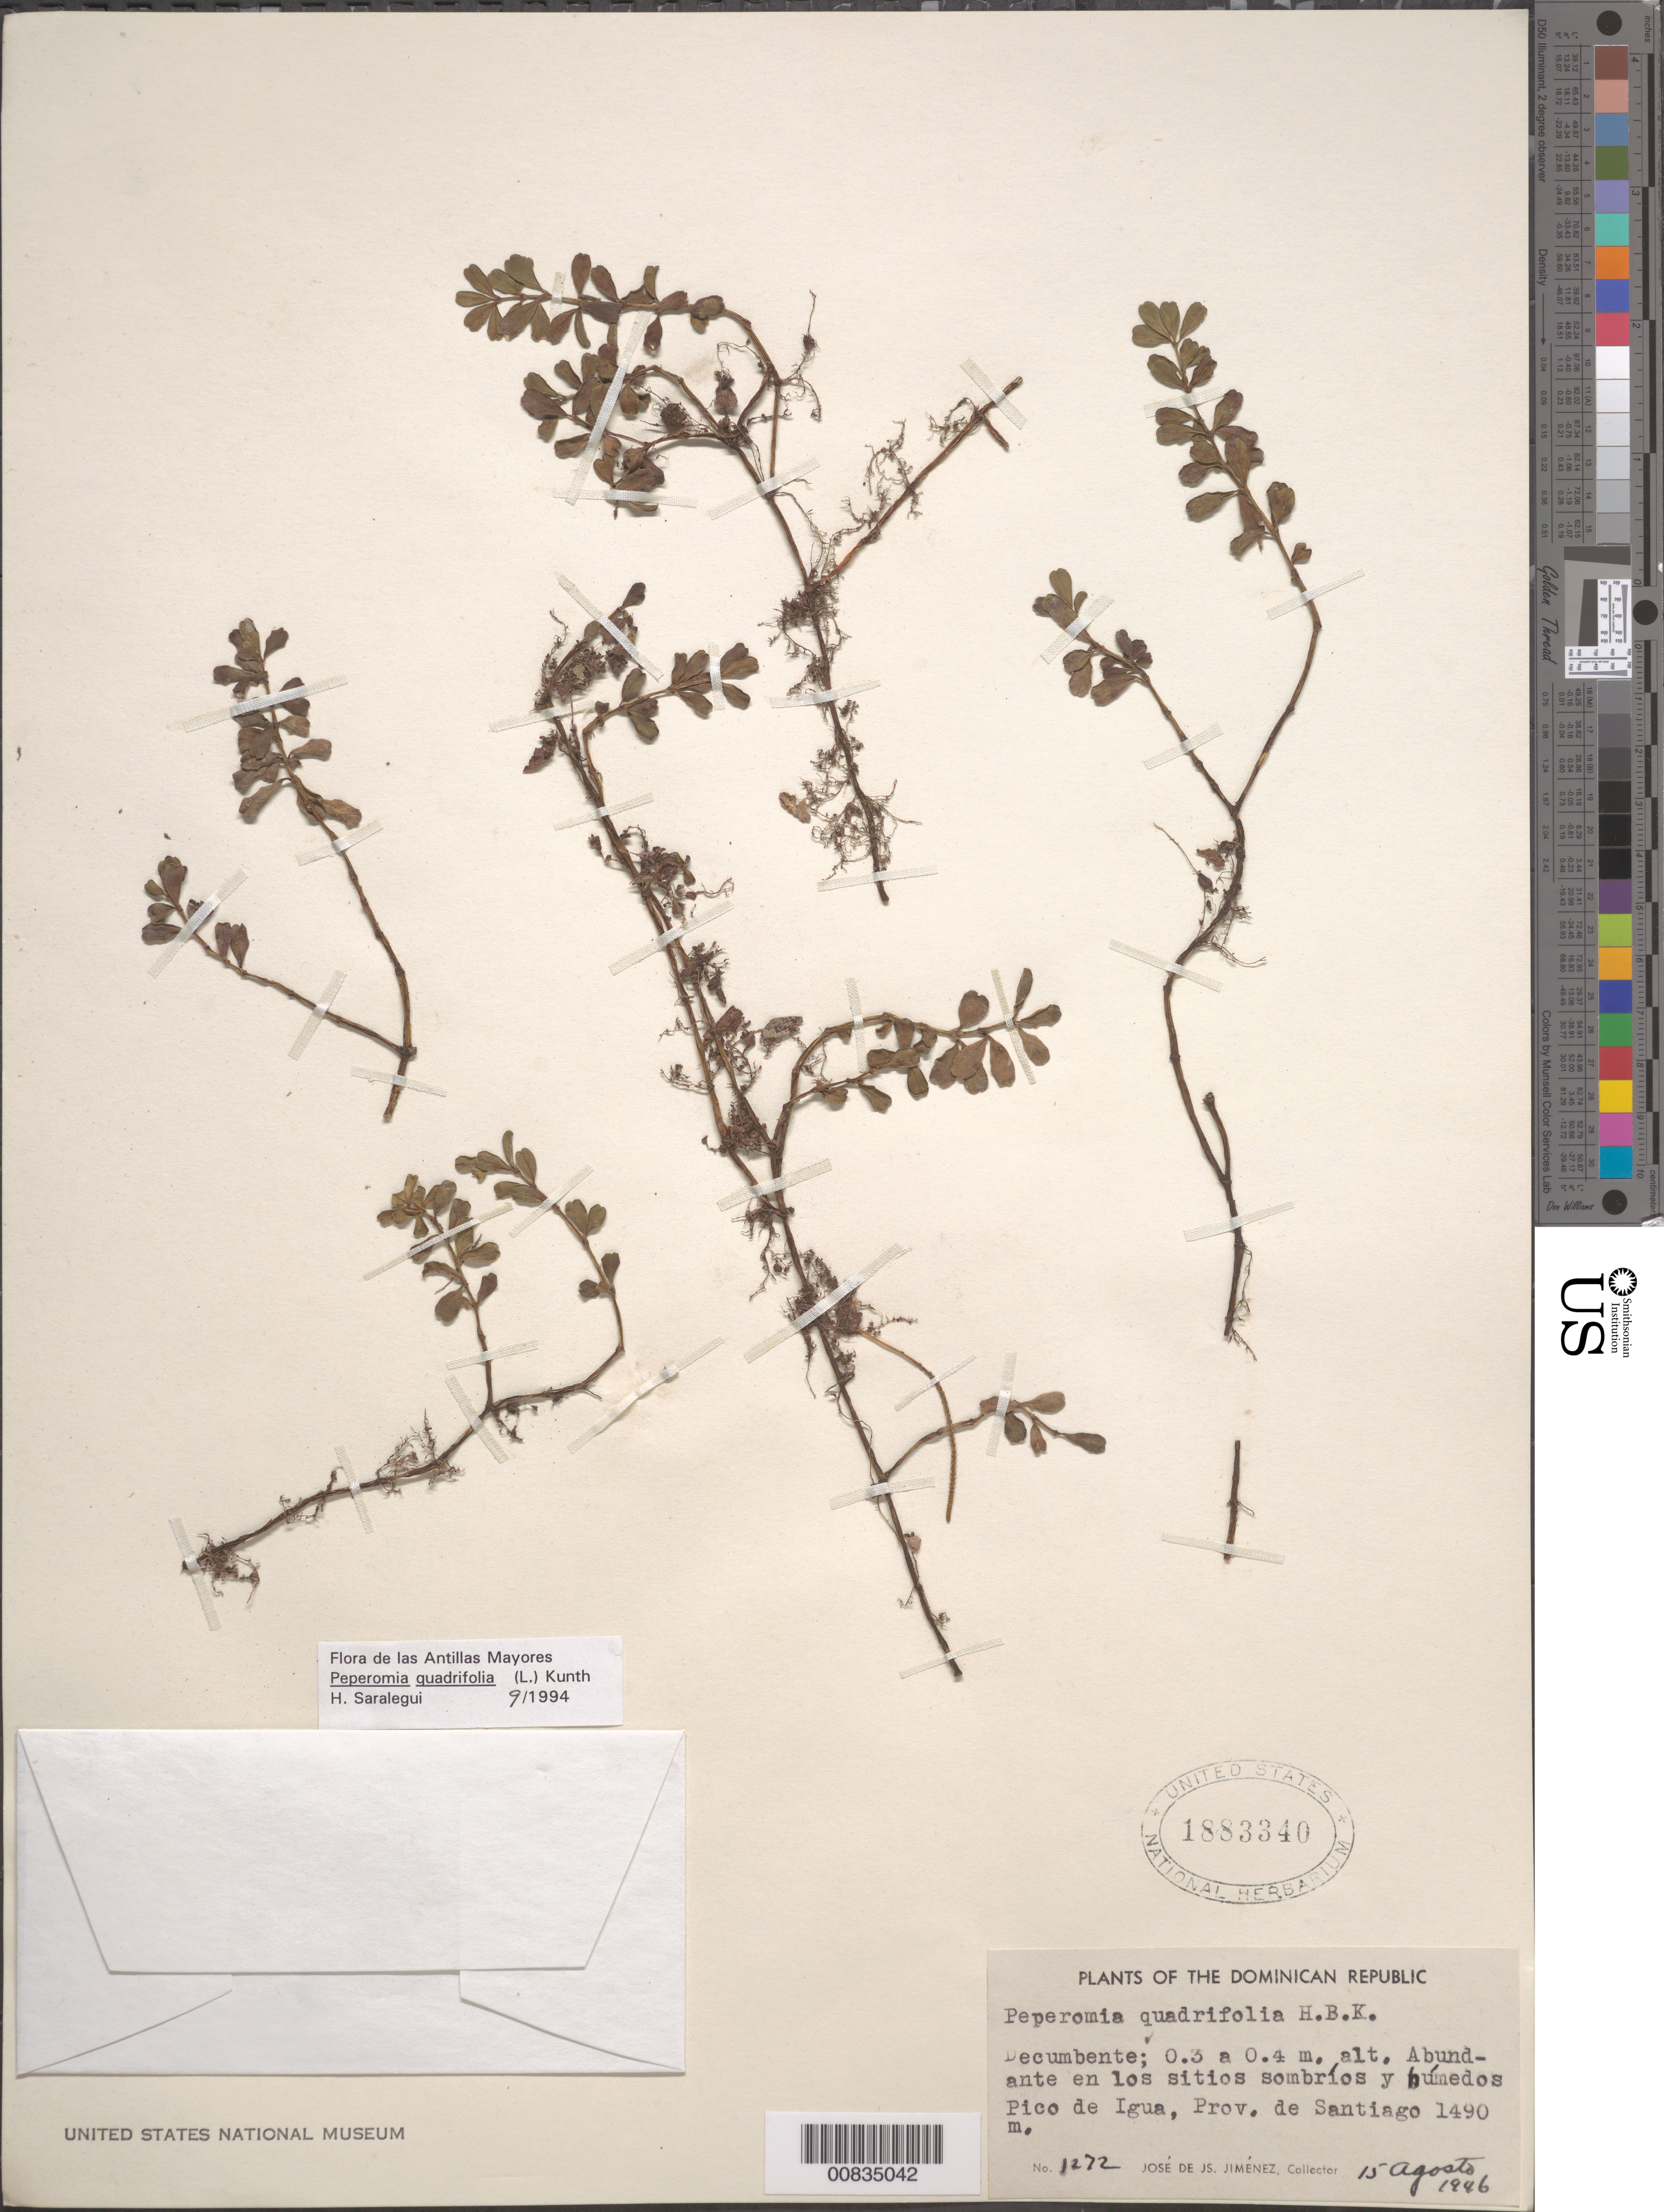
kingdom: Plantae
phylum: Tracheophyta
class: Magnoliopsida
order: Piperales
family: Piperaceae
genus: Peperomia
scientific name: Peperomia quadrifolia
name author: (L.) Kunth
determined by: Saralegui Boza, H., (HAJB), Jardin Botanico Nacional (Habana)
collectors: J. J. Jiménez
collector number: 1272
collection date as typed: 15 Aug 1946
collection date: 1946-08-15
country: Dominican Republic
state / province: Santiago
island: Hispaniola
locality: Pico de Igua.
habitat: Sitios sombríos y húmedos.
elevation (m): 1490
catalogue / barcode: US 1883340